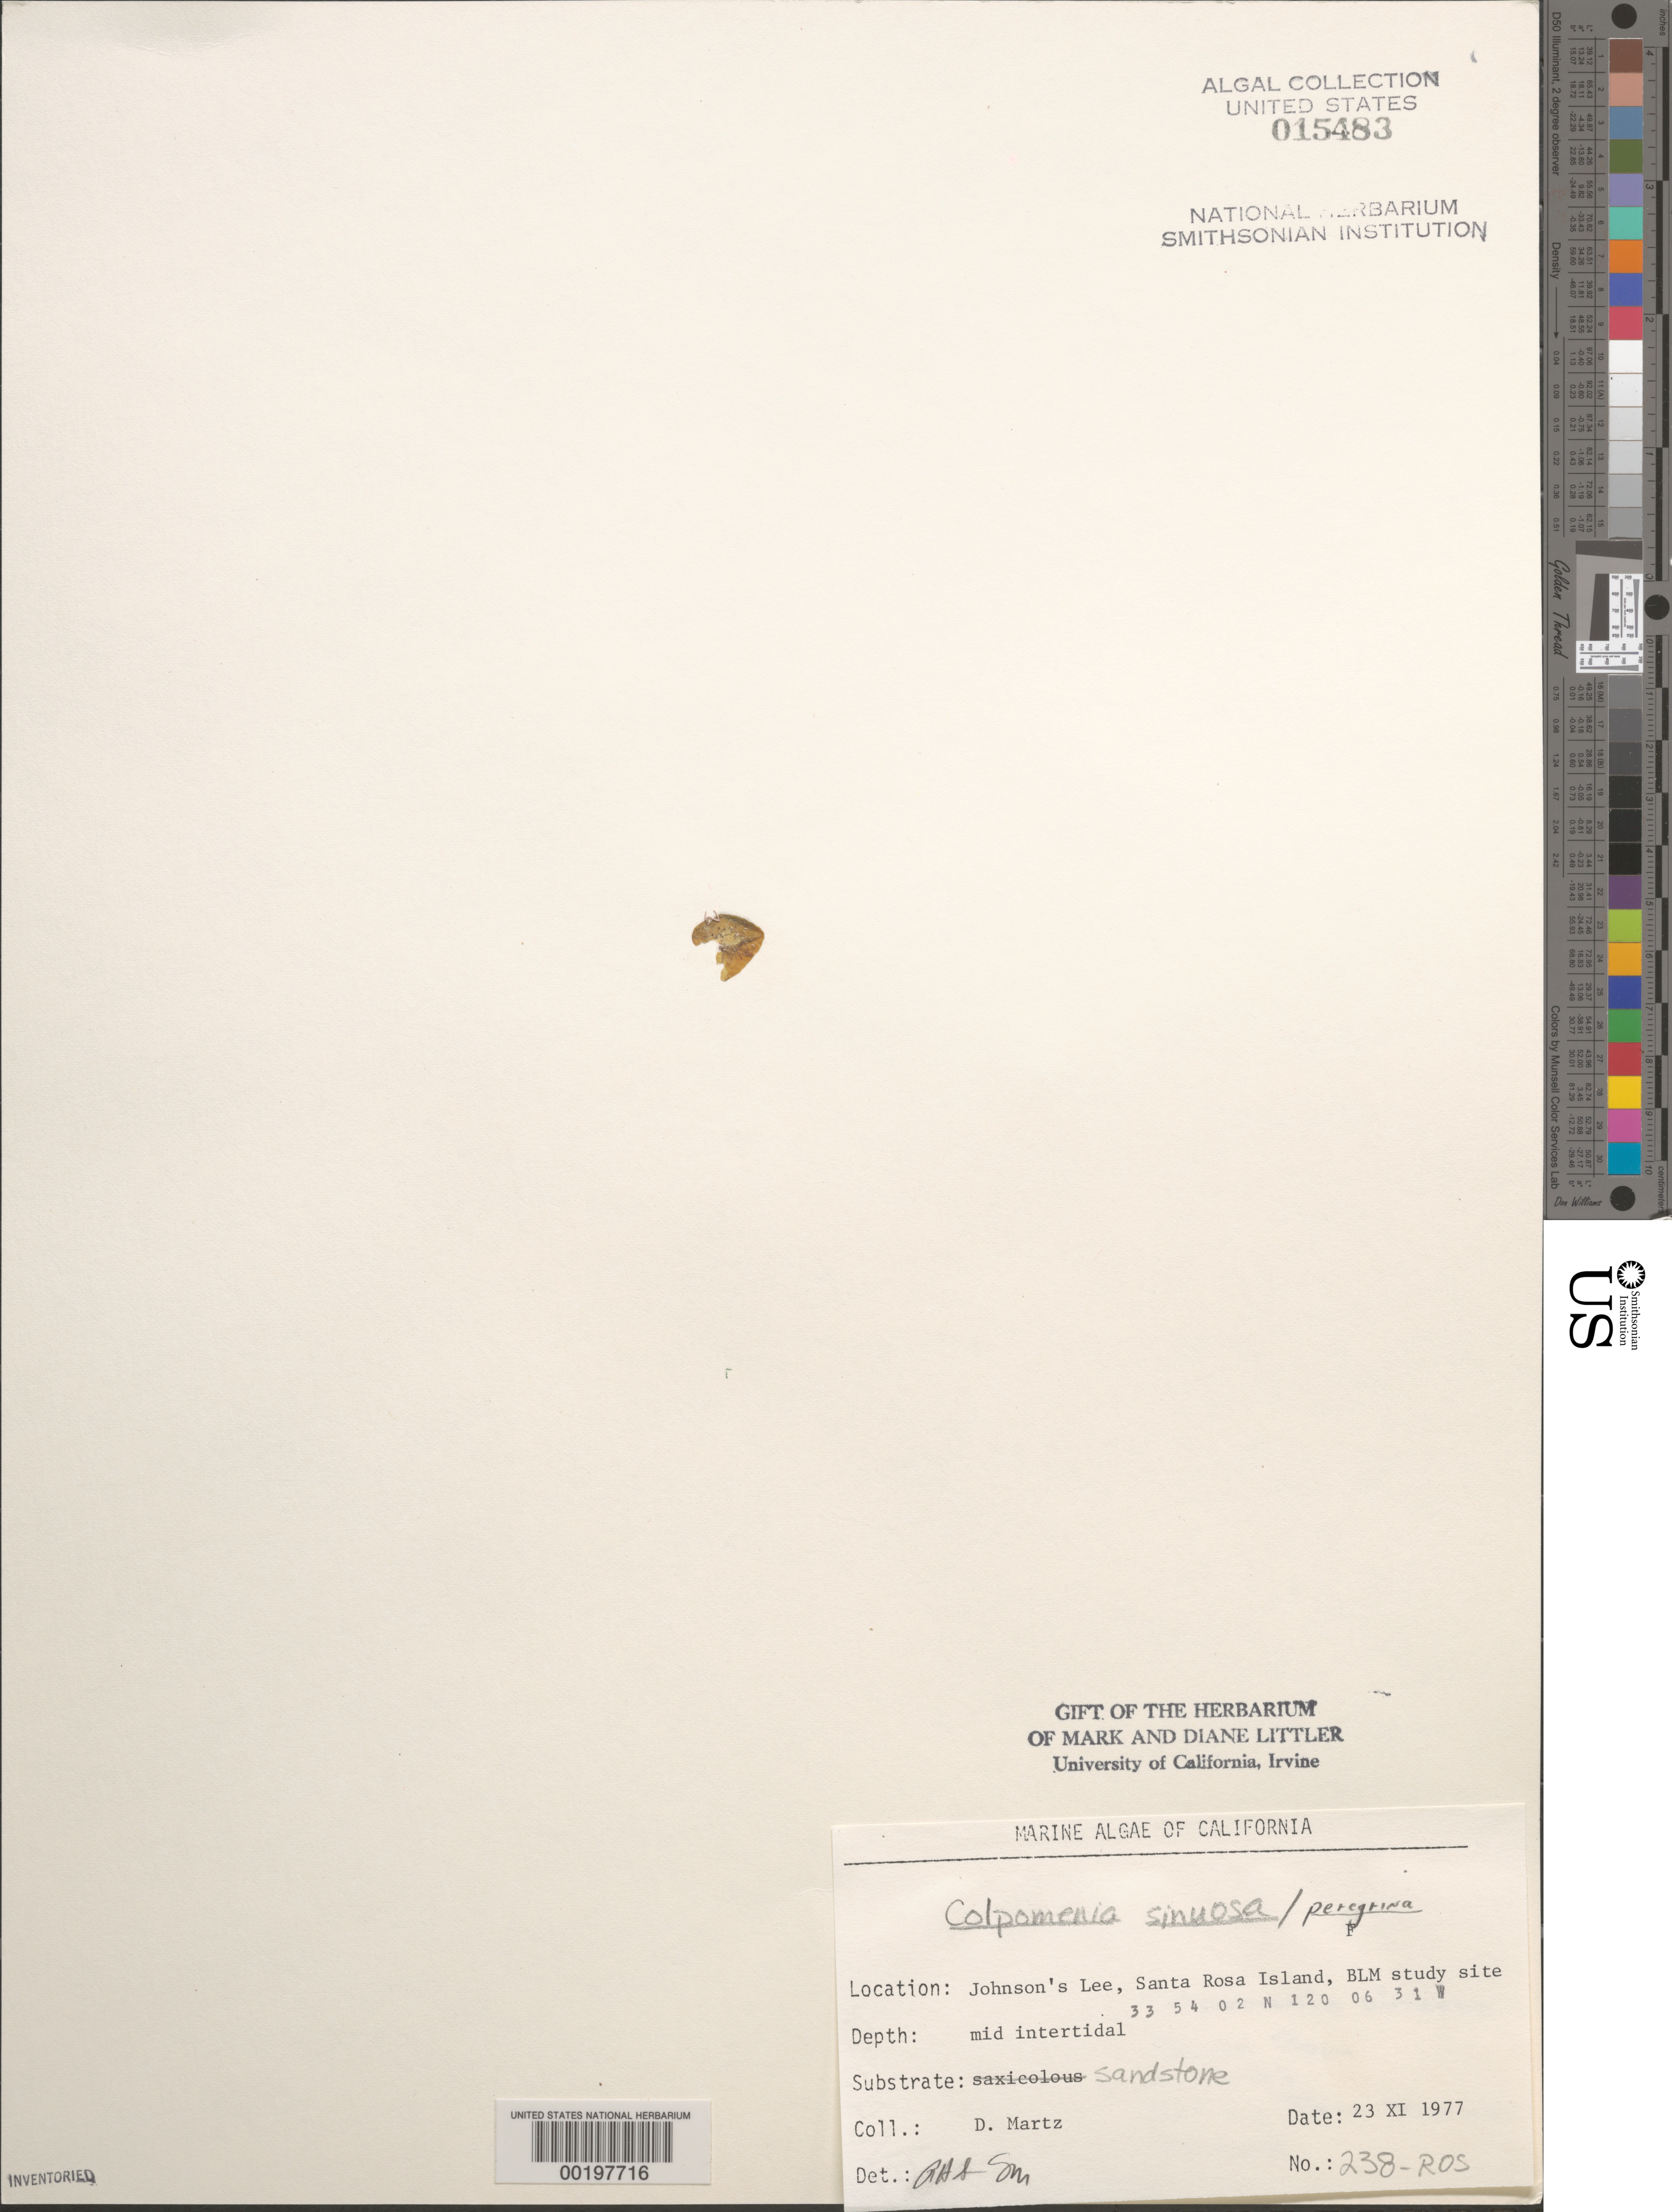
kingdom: Chromista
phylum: Ochrophyta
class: Phaeophyceae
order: Scytosiphonales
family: Scytosiphonaceae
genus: Colpomenia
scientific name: Colpomenia sinuosa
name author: (K. Mert. ex Roth) Derbes & Solier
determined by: Sims, Robert H.; Murray, S. N.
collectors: D. Martz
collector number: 238-ros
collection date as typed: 23 Nov 1977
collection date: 1977-11-23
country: United States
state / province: California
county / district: Santa Barbara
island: Santa Rosa Island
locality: Johnson's Lee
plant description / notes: BLM-SOCALBIGHT Rocky Intertidal Survey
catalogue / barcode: US 15483